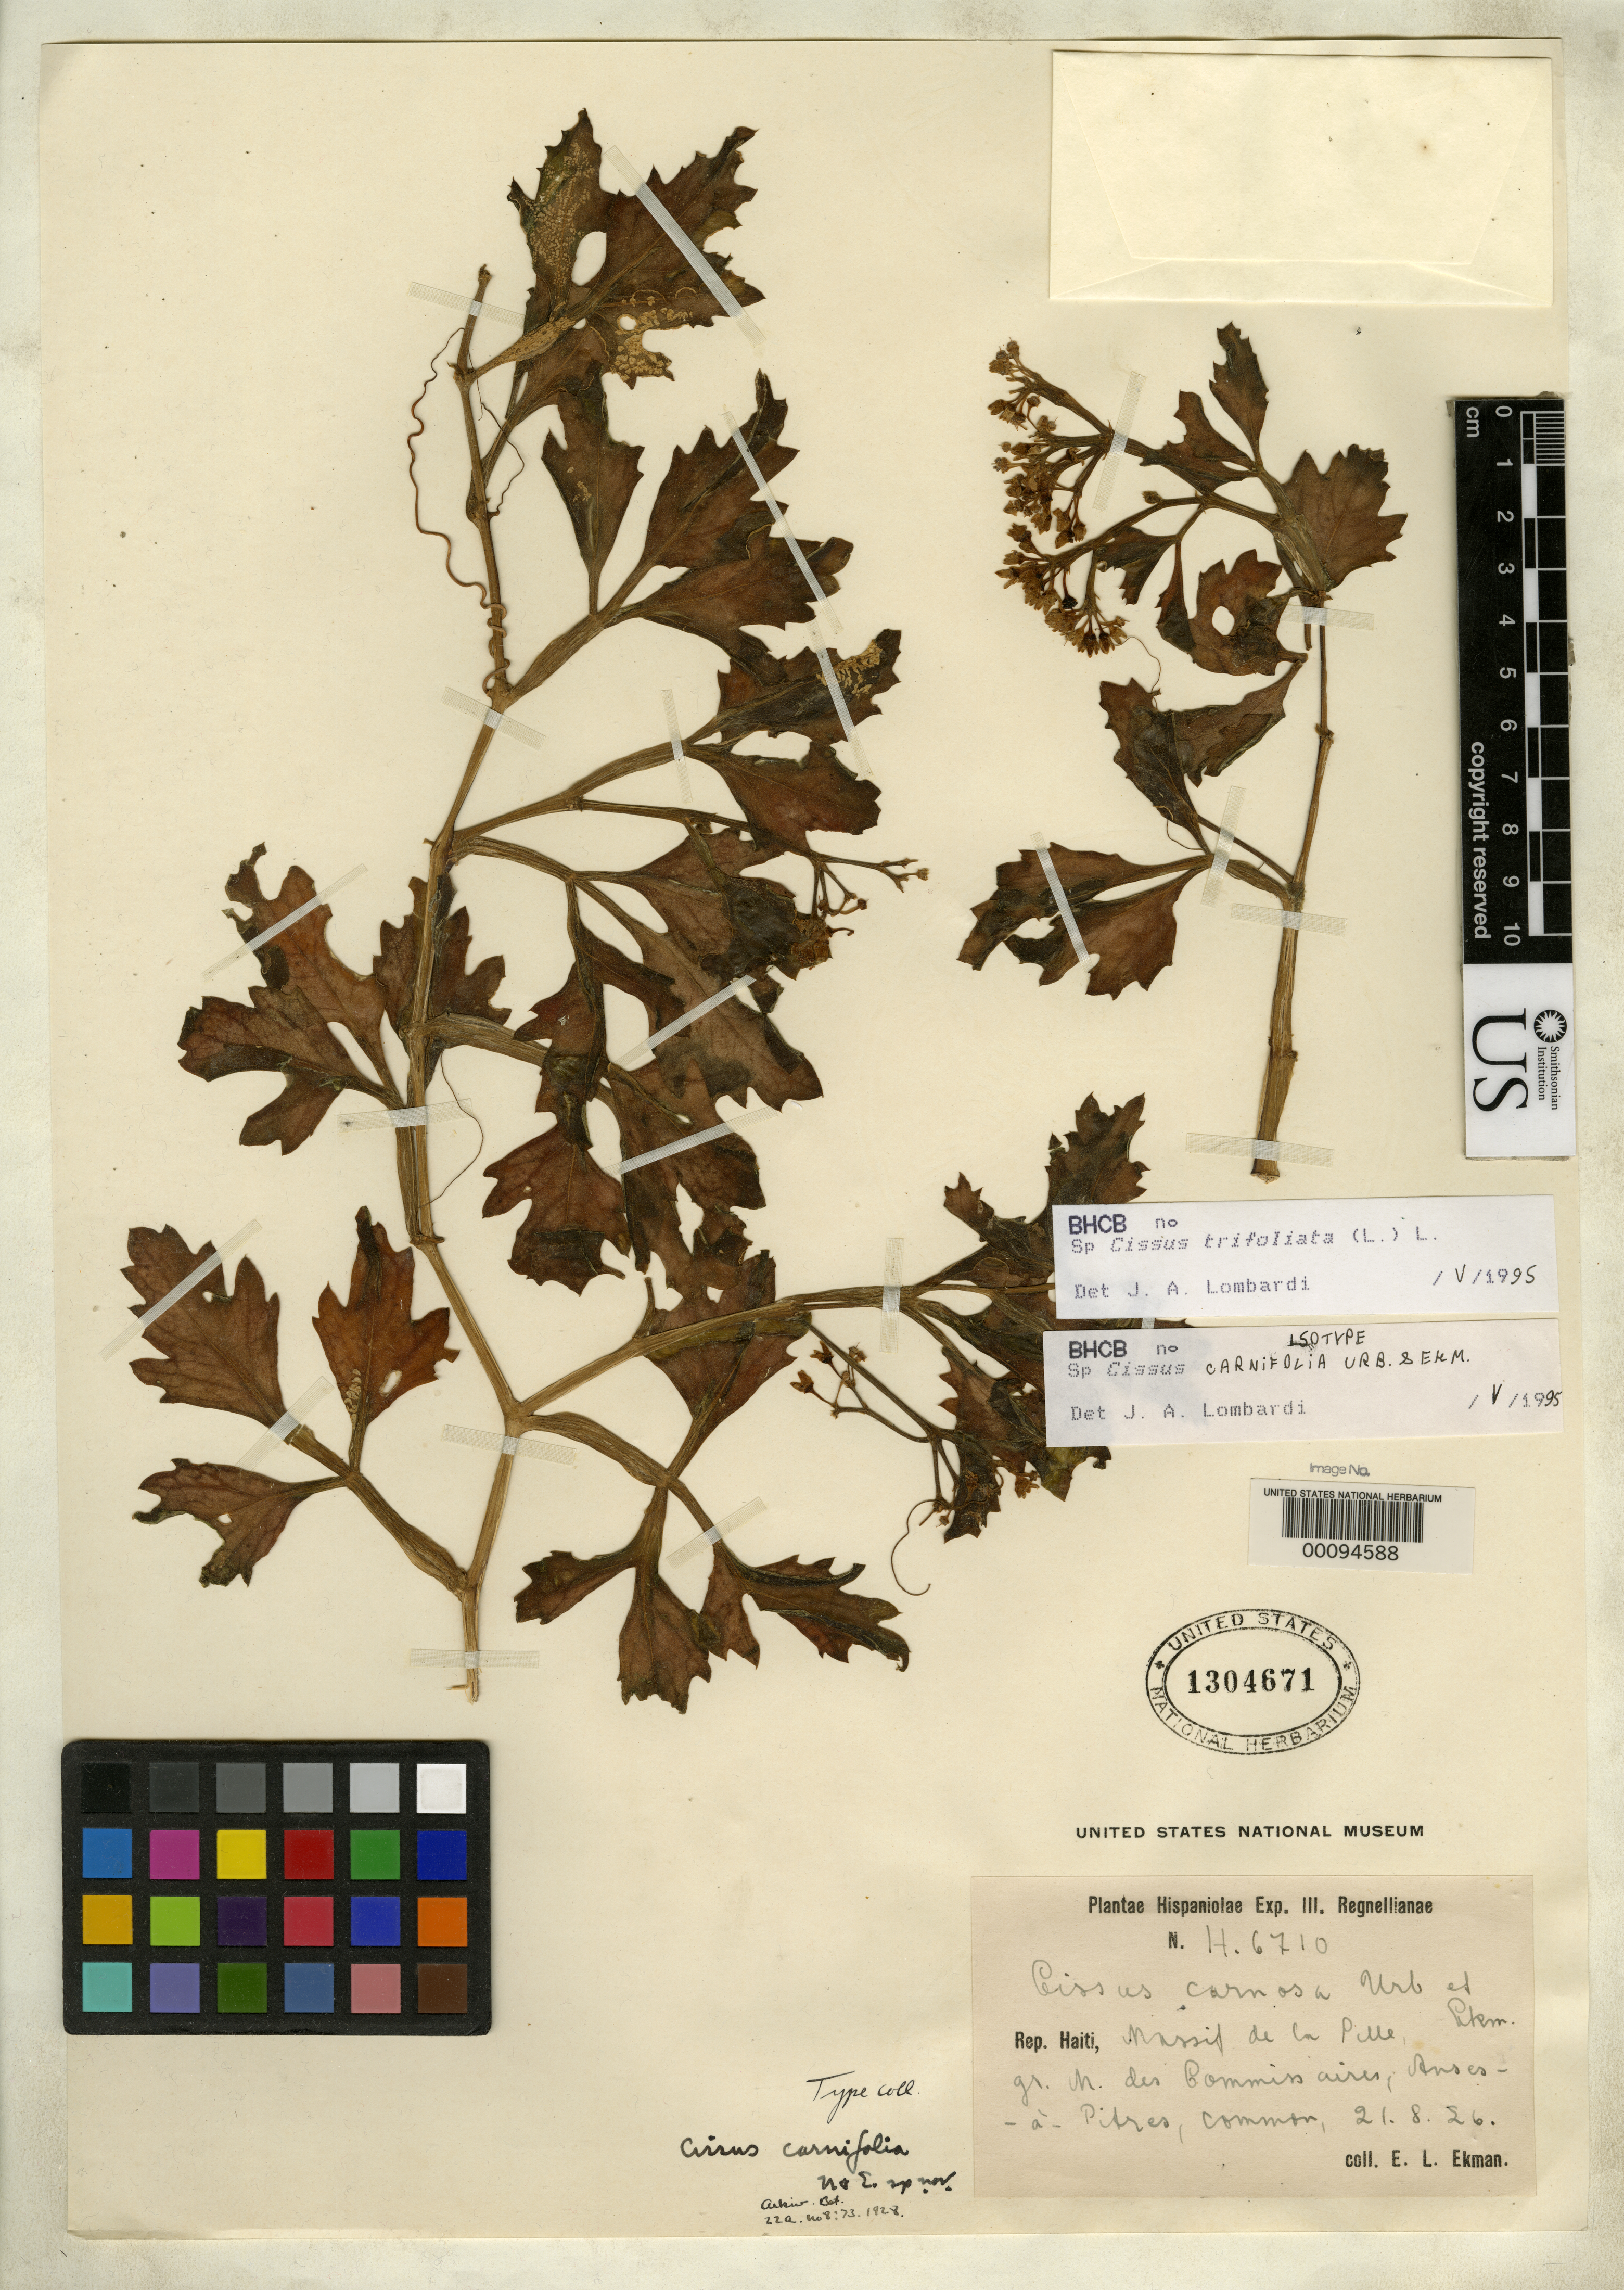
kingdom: Plantae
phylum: Tracheophyta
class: Magnoliopsida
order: Vitales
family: Vitaceae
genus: Cissus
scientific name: Cissus carnifolia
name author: Urb. & Ekman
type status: Isotype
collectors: E. L. Ekman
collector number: H 6710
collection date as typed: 21 Aug 1926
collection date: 1926-08-21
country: Haiti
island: Hispaniola Island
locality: Massif de La Selle, Gr. M. des Commissaires, Anses-a-Pitres.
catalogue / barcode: US 1304671